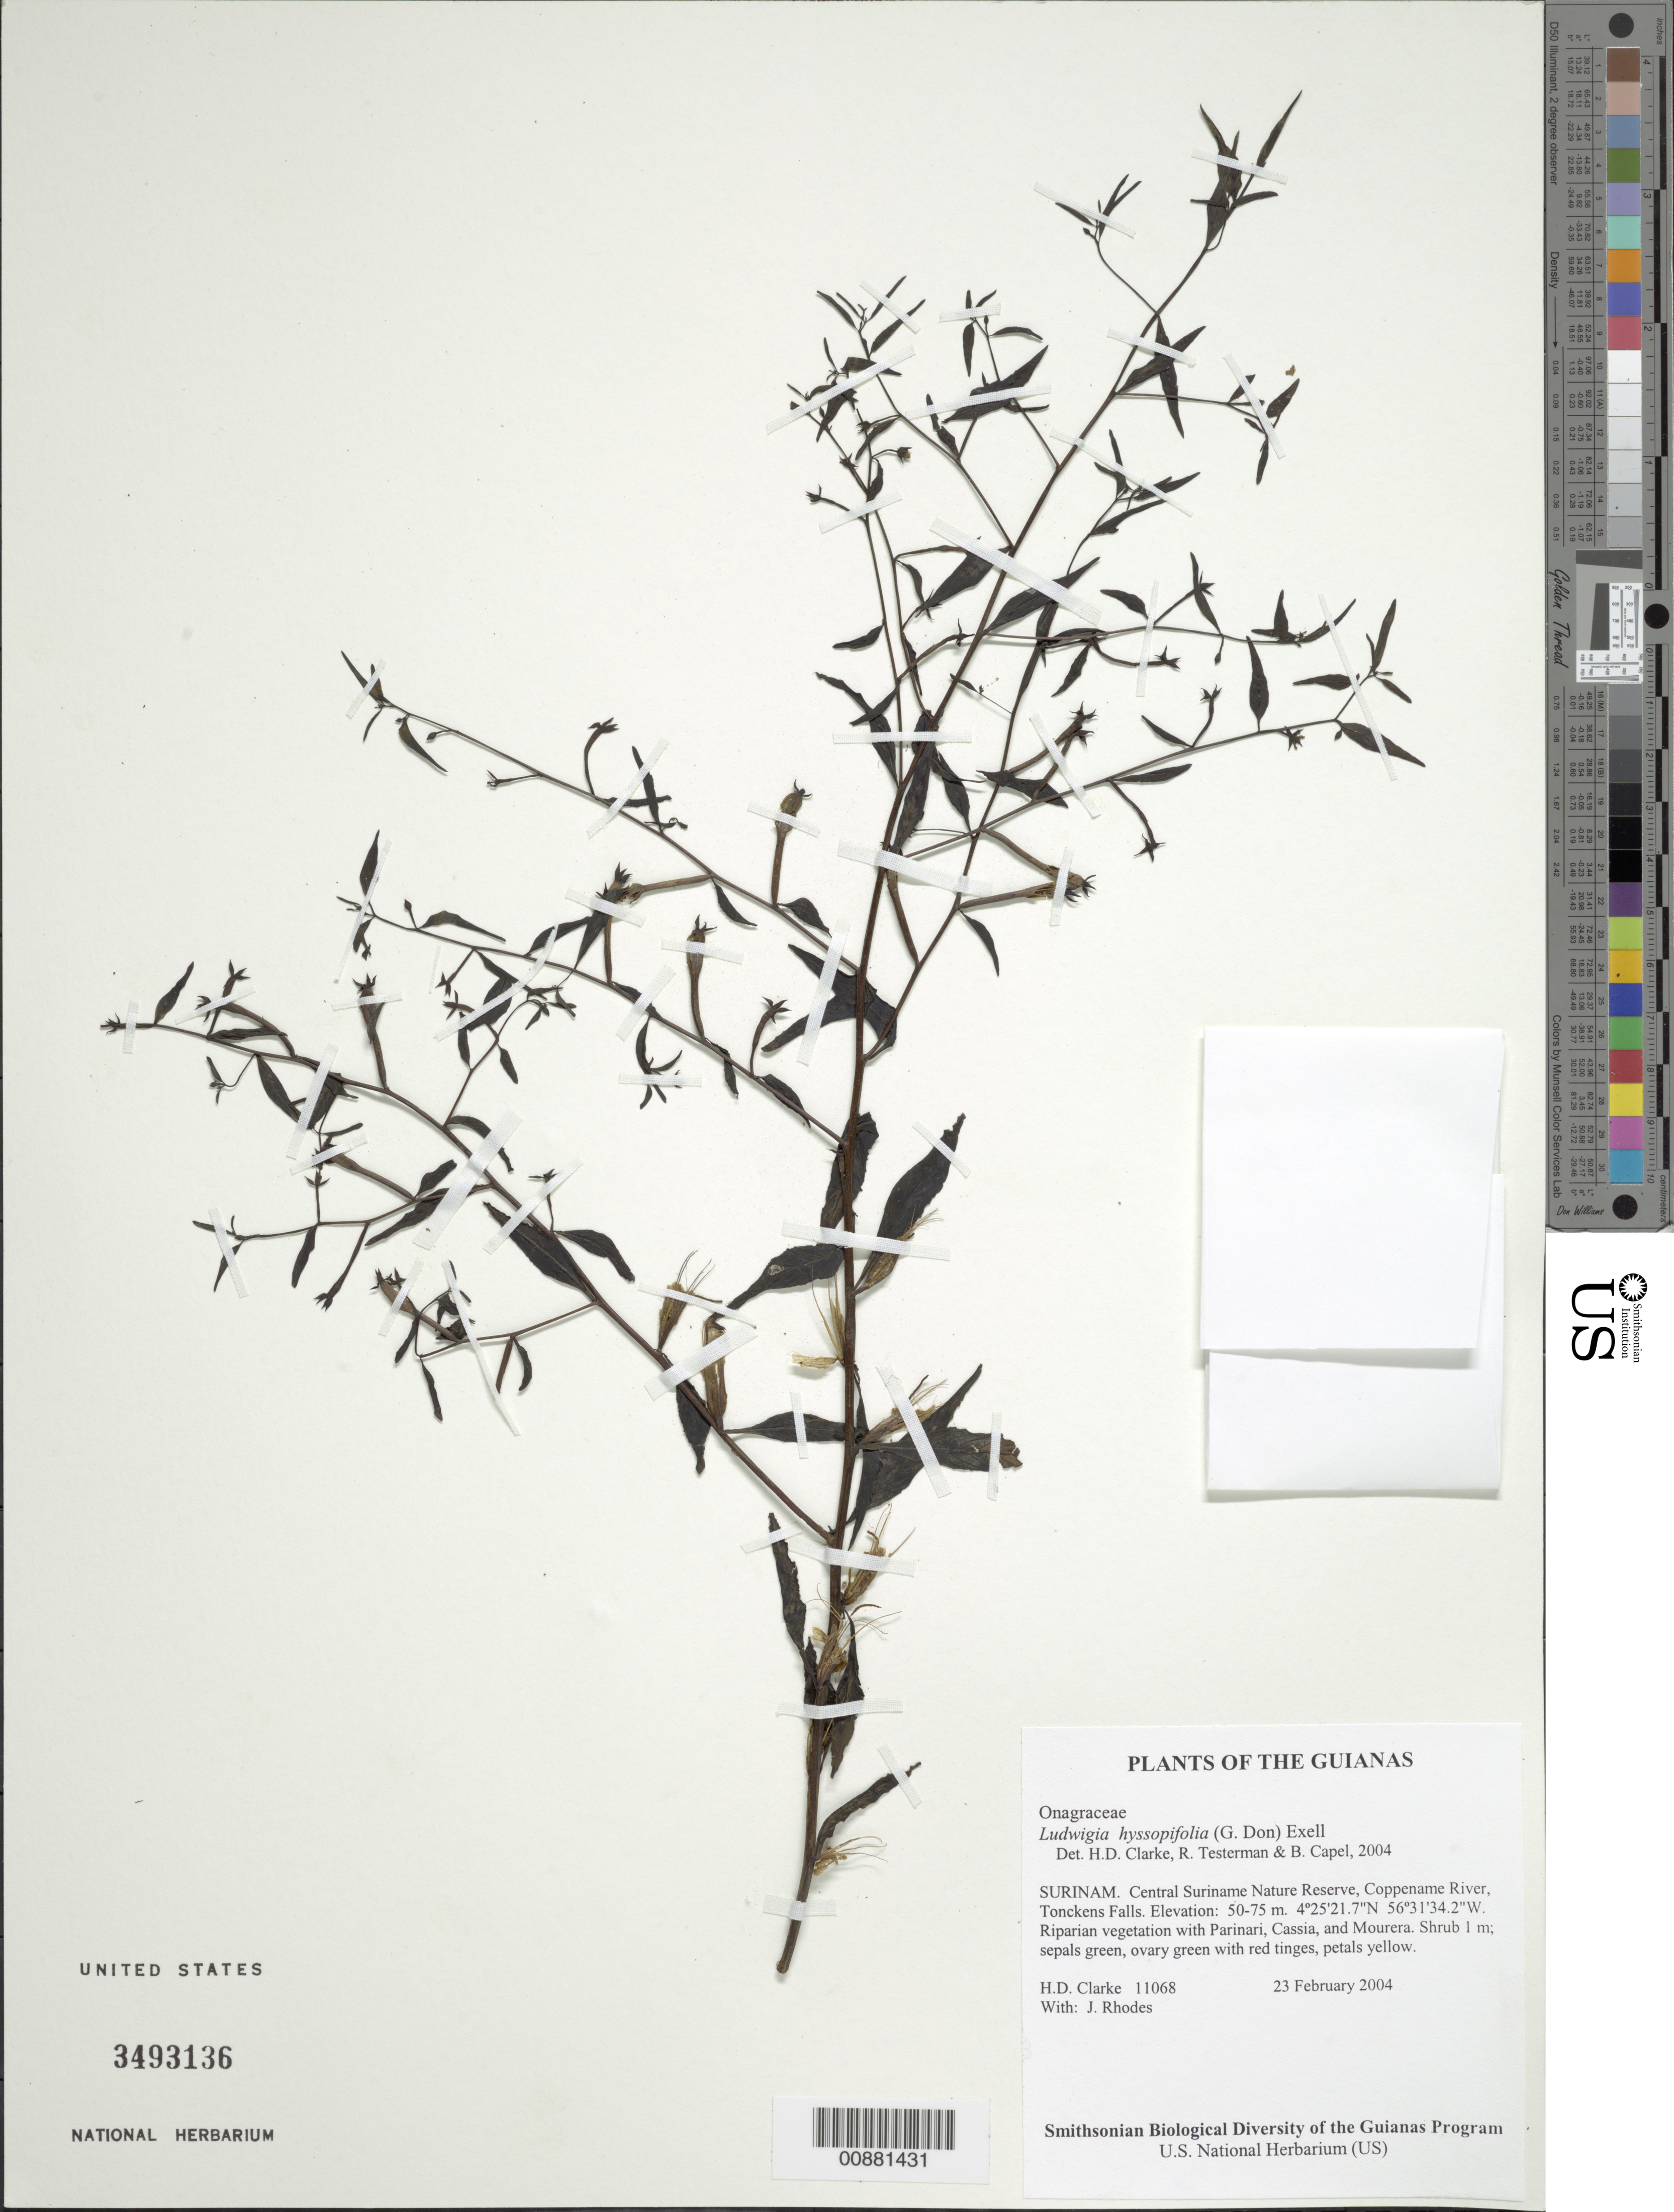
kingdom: Plantae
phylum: Tracheophyta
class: Magnoliopsida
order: Myrtales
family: Onagraceae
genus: Ludwigia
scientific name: Ludwigia hyssopifolia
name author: (G. Don) Exell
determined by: Clarke, H. D.; Testerman, R.; Capel, B.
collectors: H. D. Clarke & J. Rhodes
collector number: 11068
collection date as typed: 23 February 2004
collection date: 2004-02-23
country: Suriname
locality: Central Suriname Nature Reserve, Coppename River, Tonckens Falls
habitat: Riparian vegetation with Parinari, Cassia, and Mourera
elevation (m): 50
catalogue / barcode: US 3493136